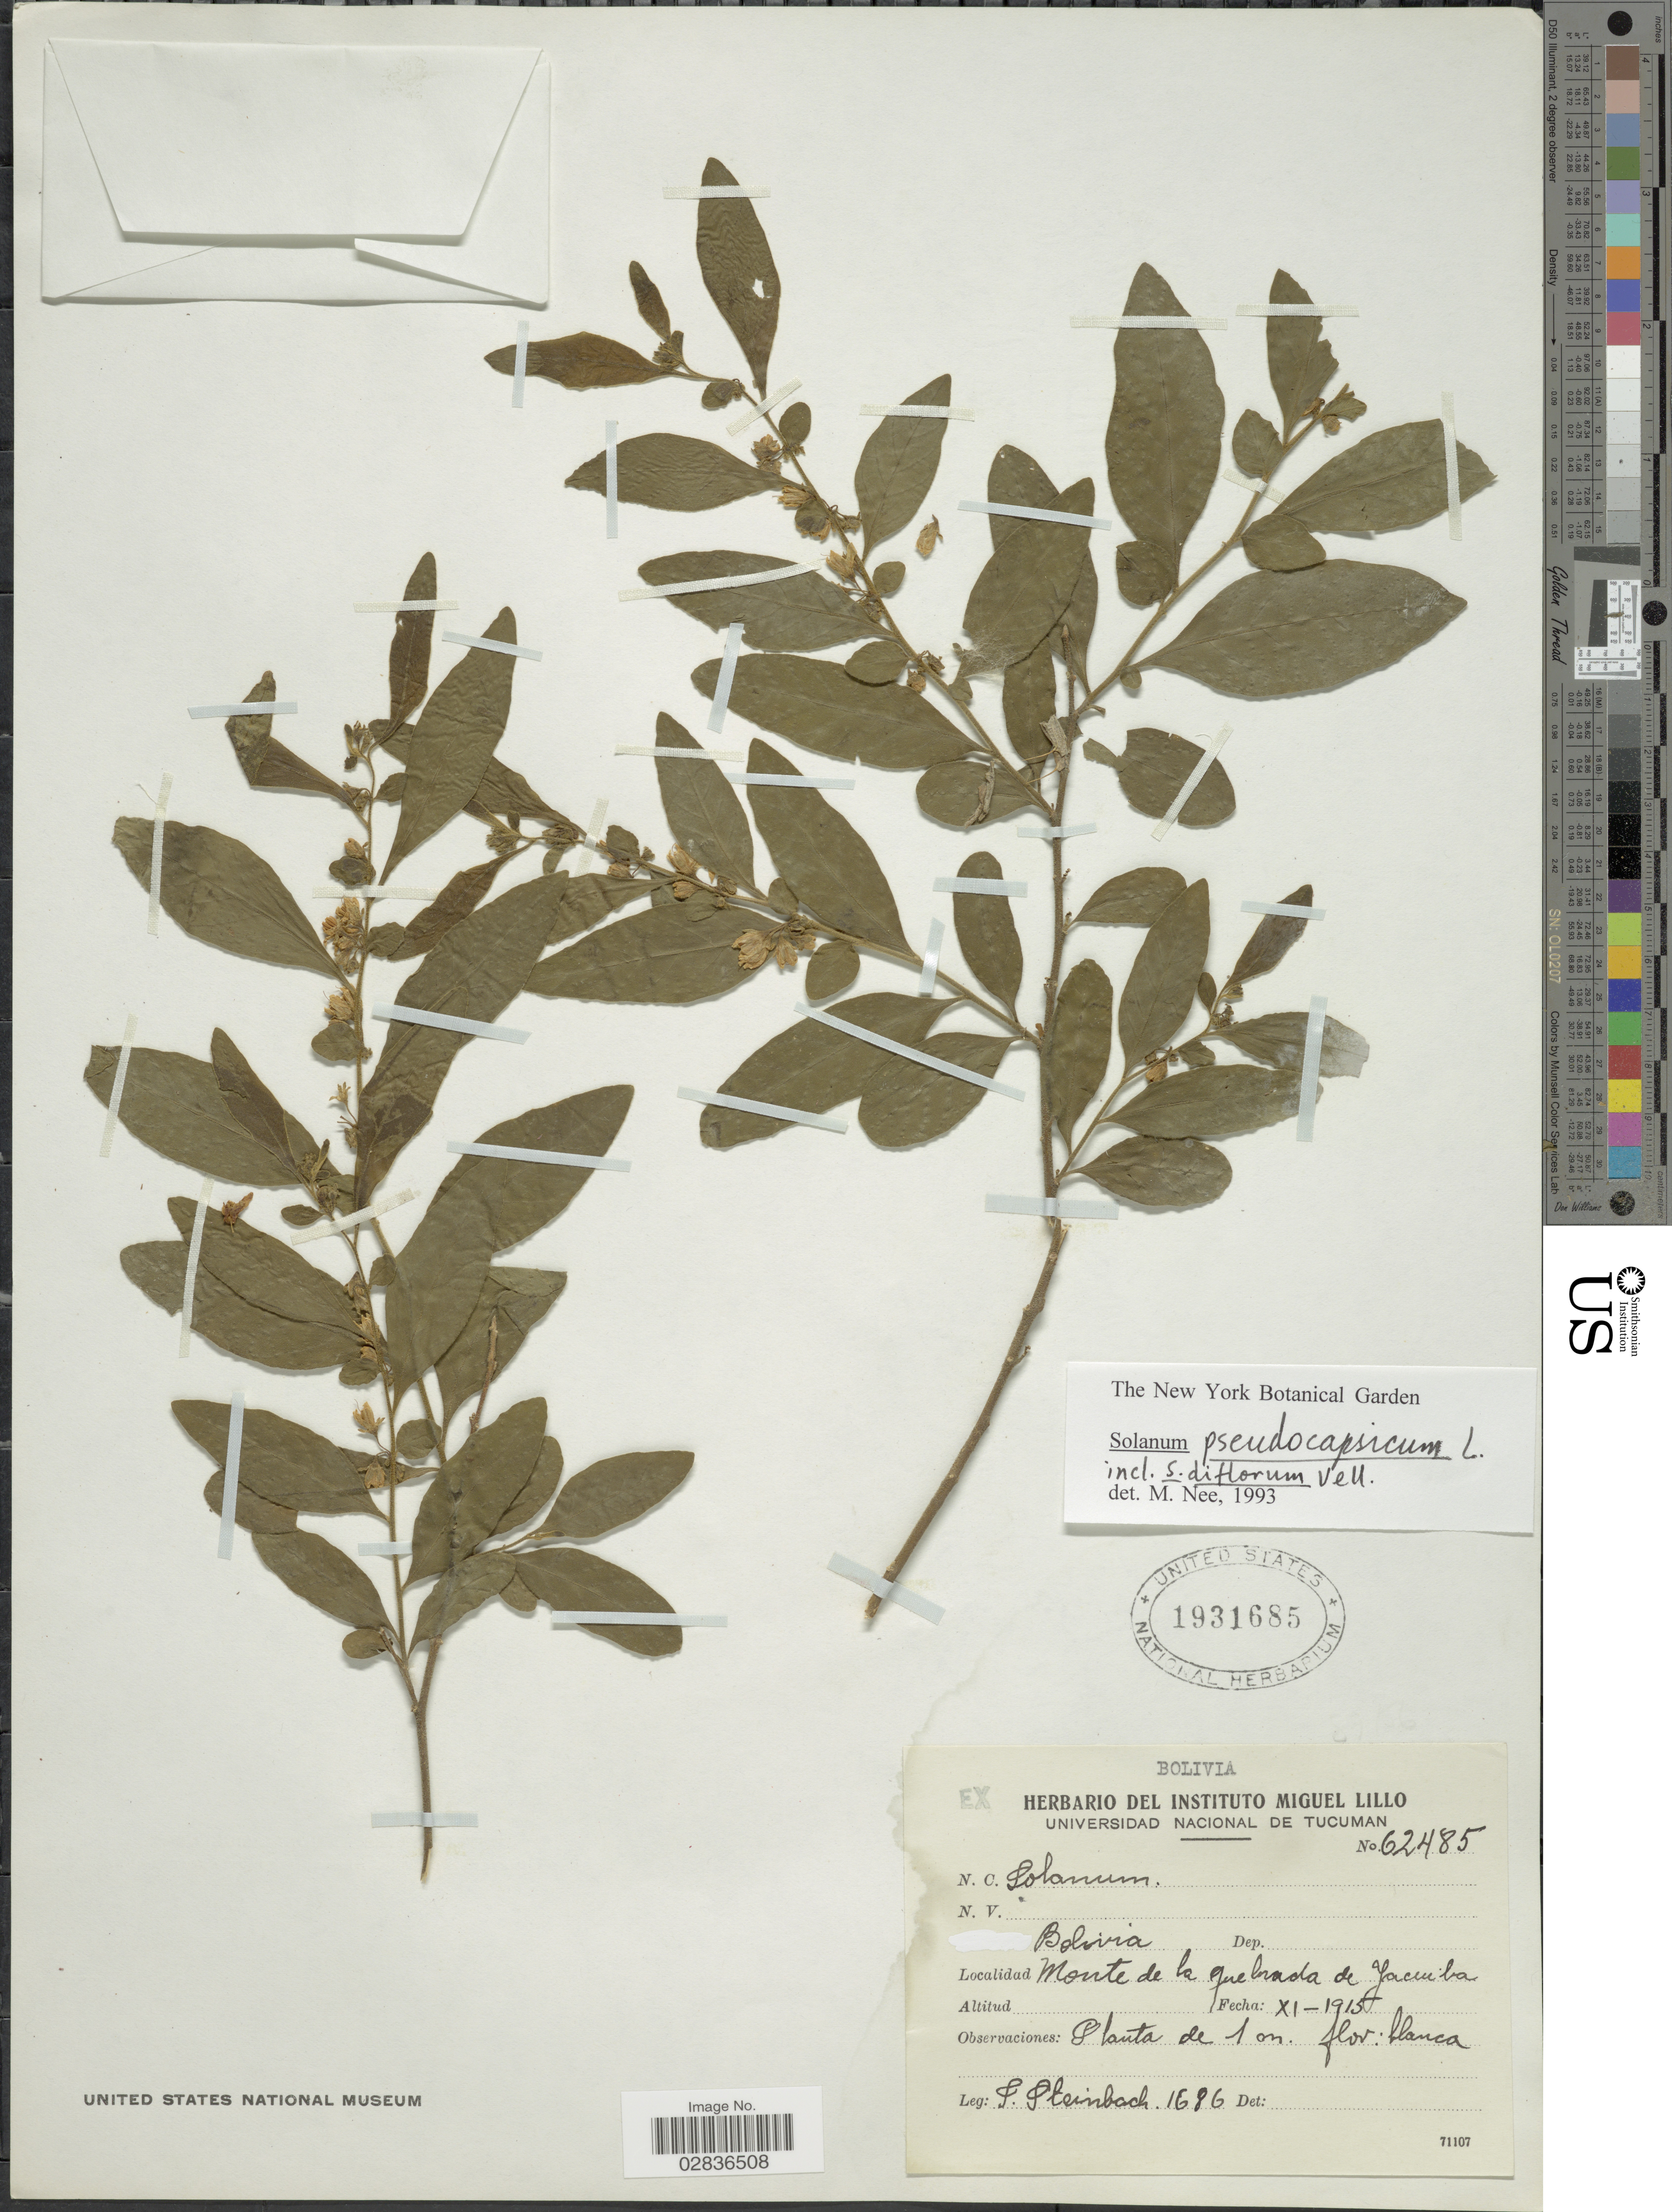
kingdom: Plantae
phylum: Tracheophyta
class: Magnoliopsida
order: Solanales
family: Solanaceae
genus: Solanum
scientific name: Solanum pseudocapsicum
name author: L.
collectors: I. Steinbach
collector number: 1686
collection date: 1915-12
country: Bolivia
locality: Monte de la quebrada de Jacuiba.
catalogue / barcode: US 1931685